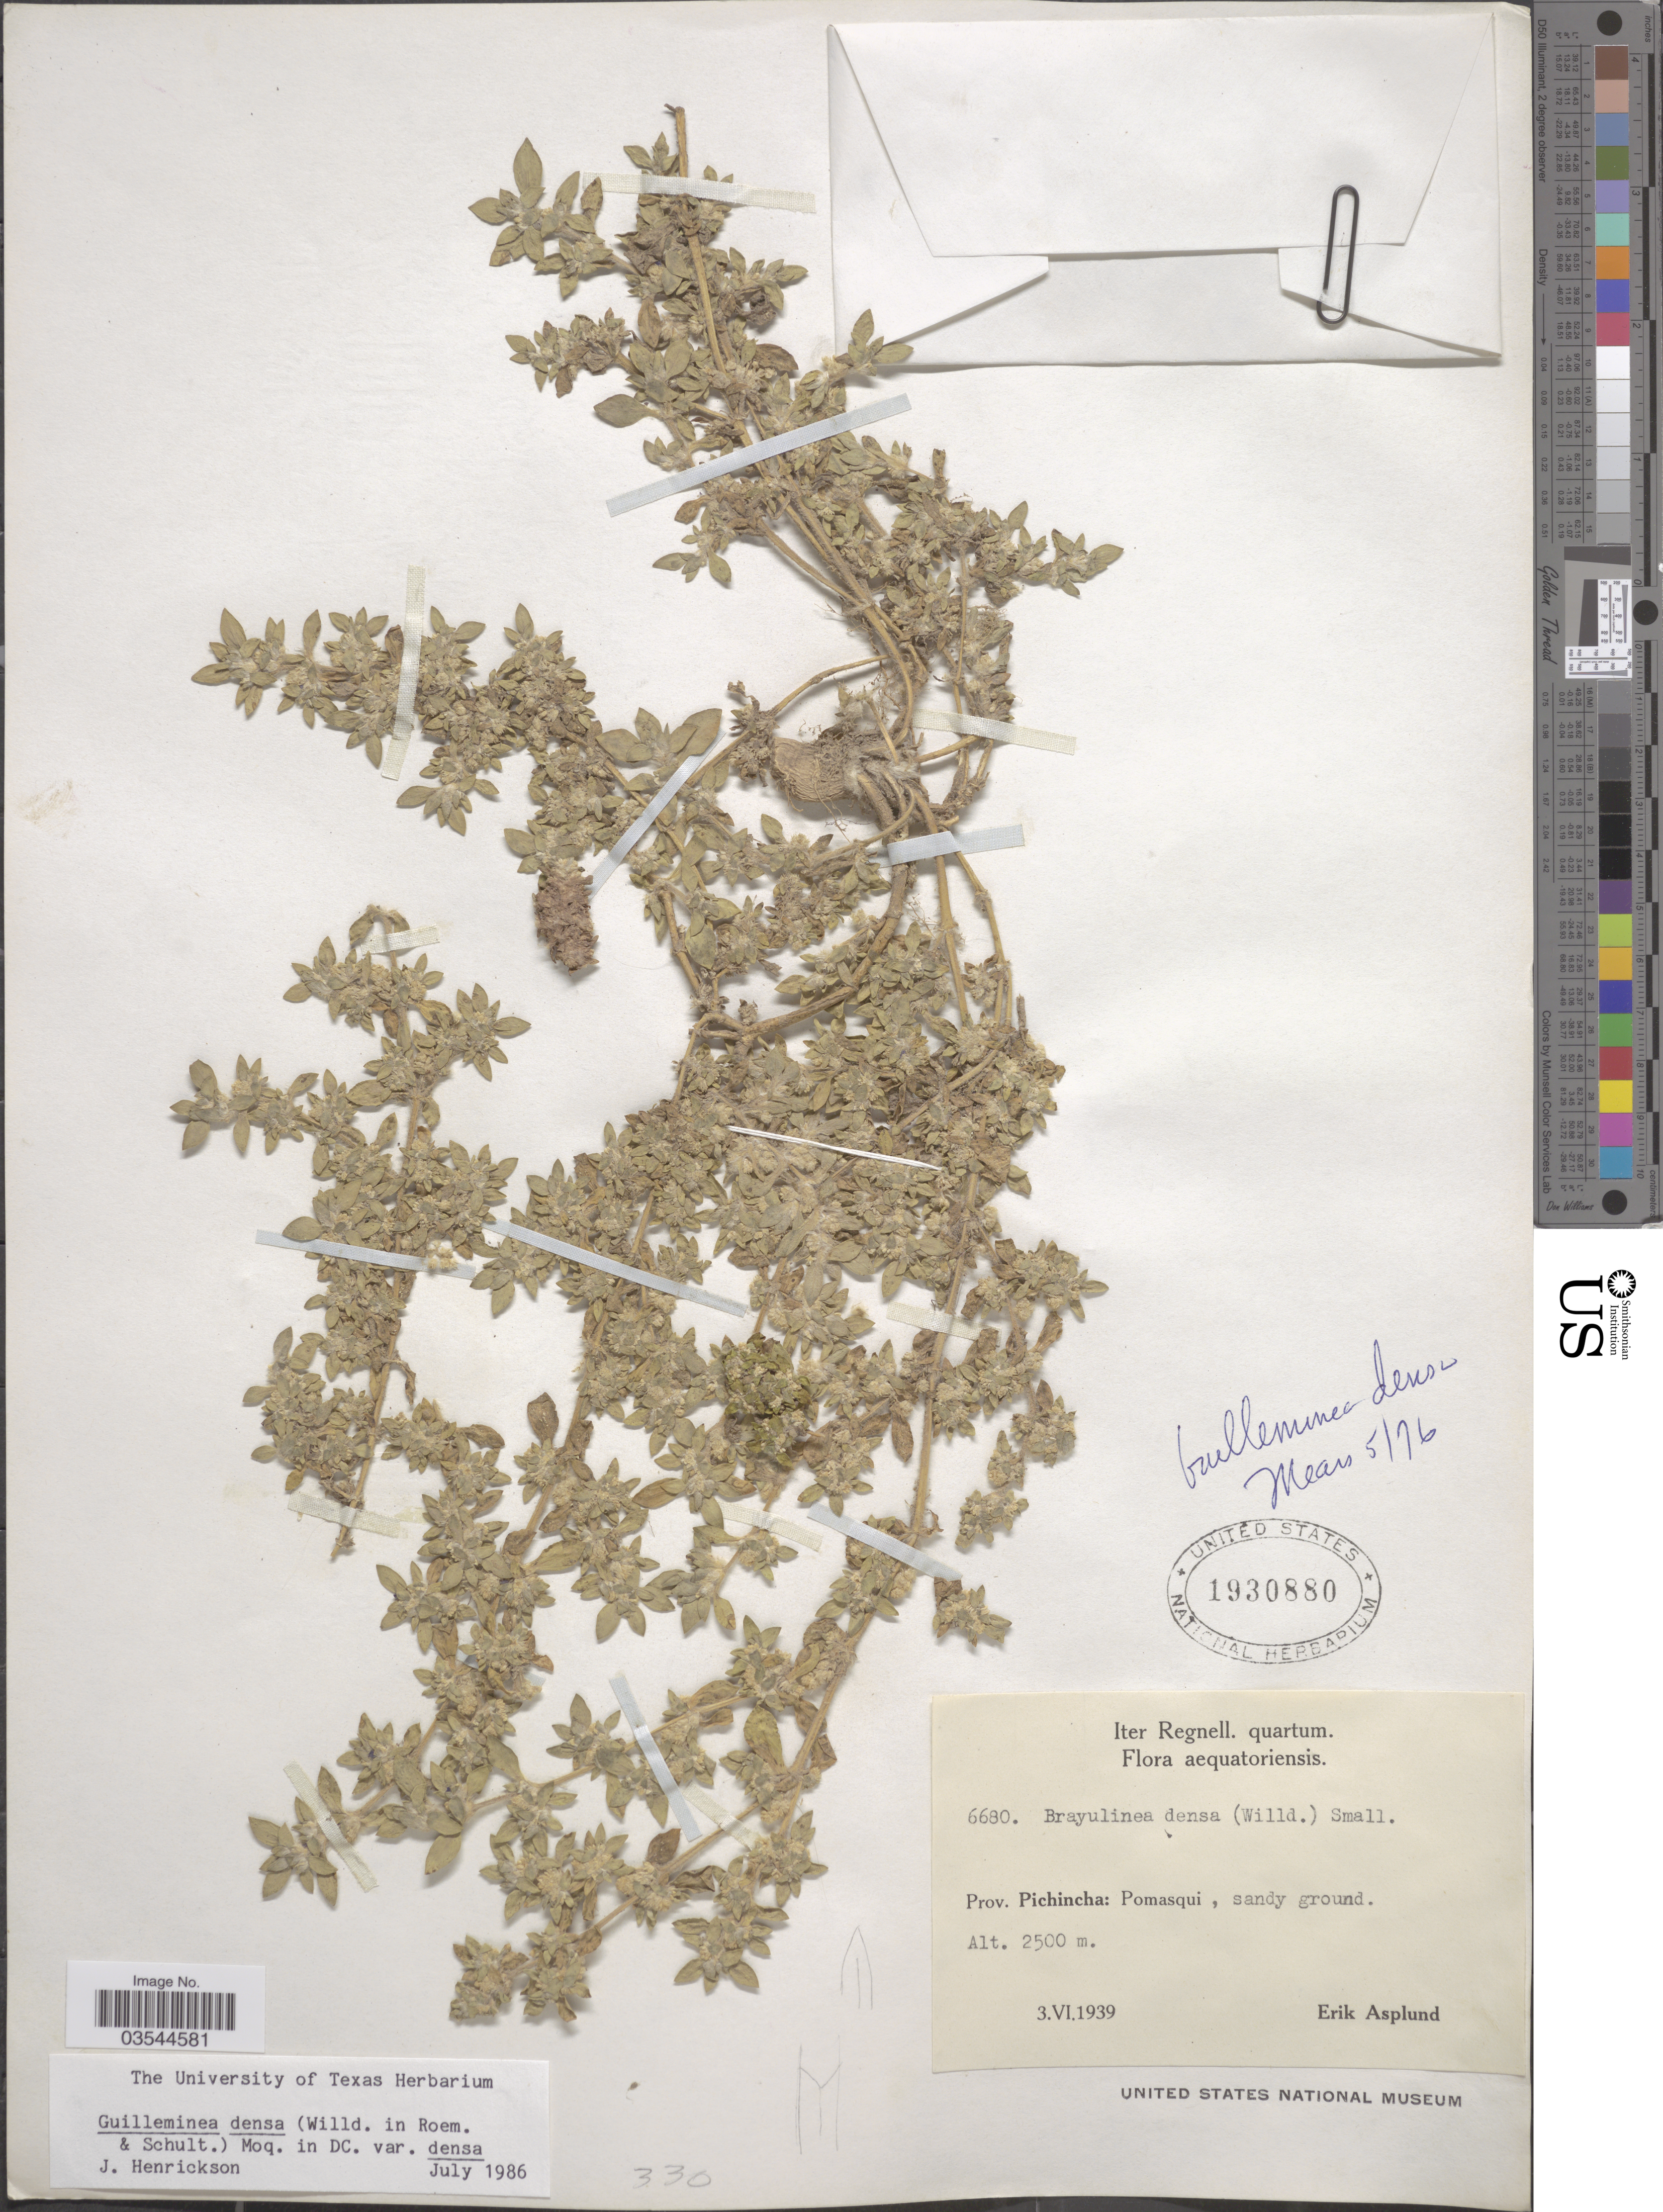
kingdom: Plantae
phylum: Tracheophyta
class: Magnoliopsida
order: Caryophyllales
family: Amaranthaceae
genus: Guilleminea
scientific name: Guilleminea densa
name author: (Humb. & Bonpl. ex Schult.) Moq.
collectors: E. Asplund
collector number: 6680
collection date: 1939-06-03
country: Ecuador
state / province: Pichincha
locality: Pomasqui.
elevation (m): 2500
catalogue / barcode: US 1930880